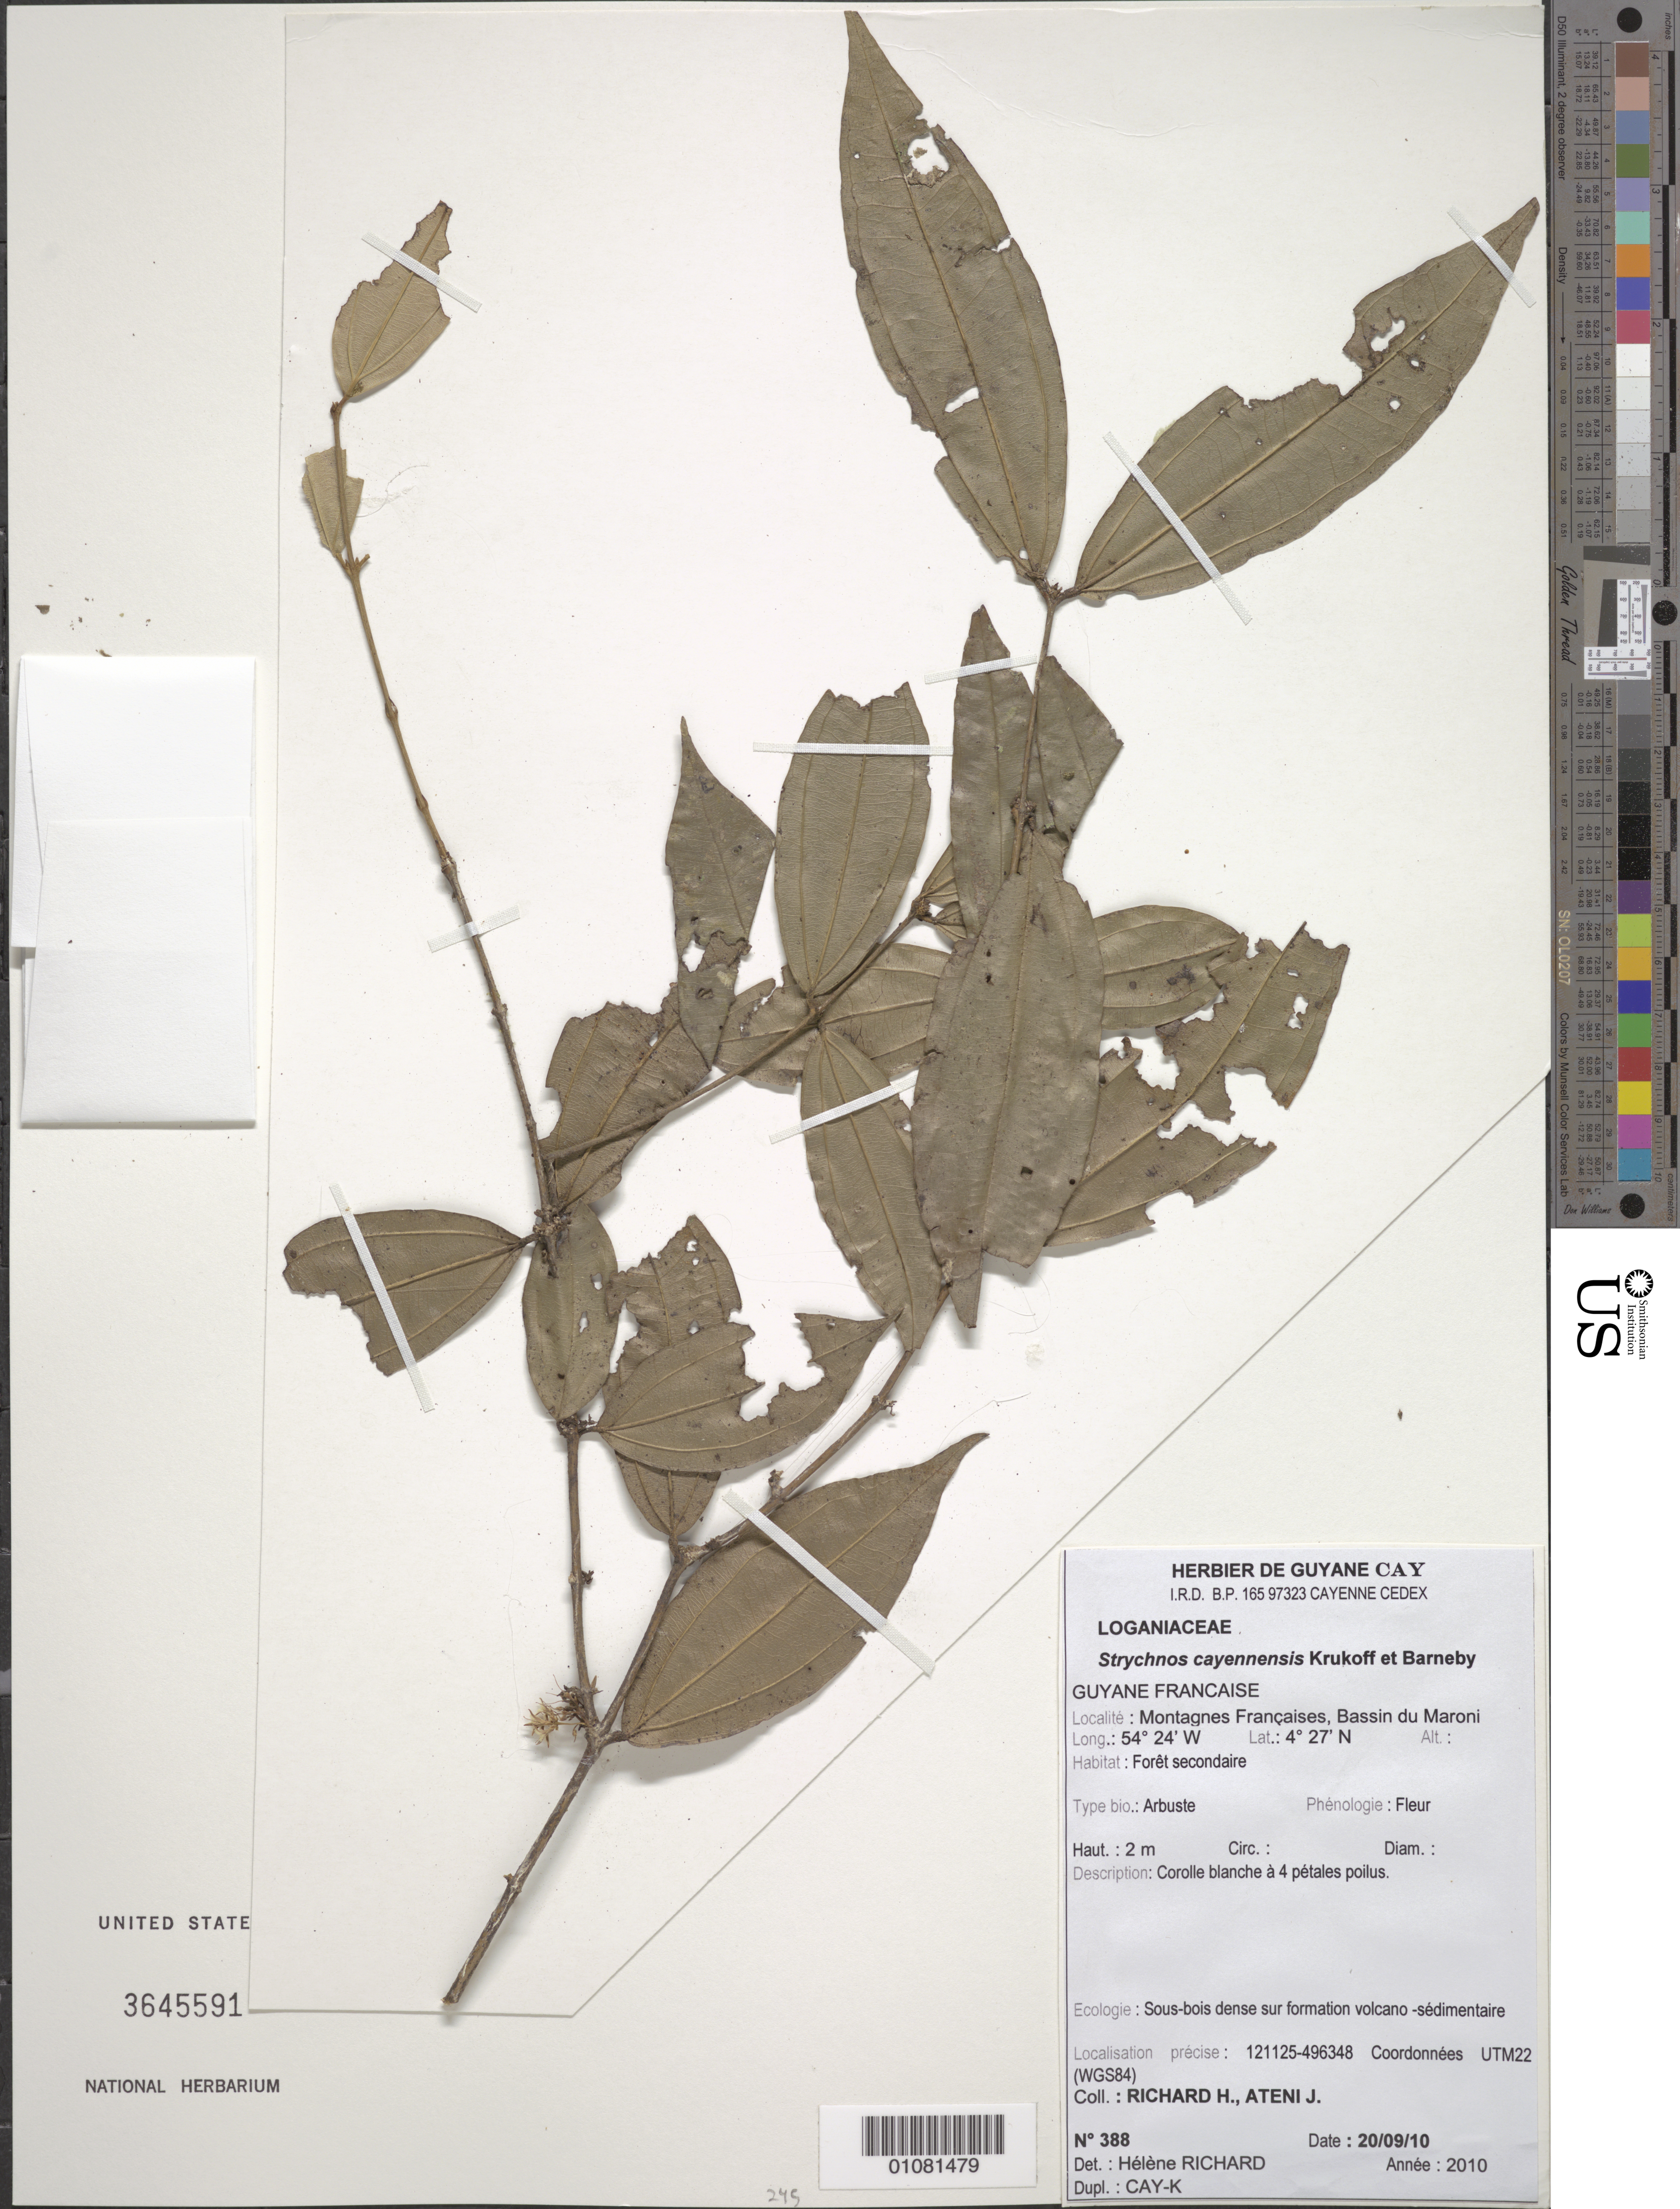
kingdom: Plantae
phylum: Tracheophyta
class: Magnoliopsida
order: Gentianales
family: Loganiaceae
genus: Strychnos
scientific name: Strychnos cayennensis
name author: Krukoff & Barneby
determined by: Richard, H.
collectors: H. Richard & J. Ateni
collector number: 388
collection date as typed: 20-Sep-10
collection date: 1910-09-20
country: French Guiana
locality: Montagnes Francaises, Bassin du Maroni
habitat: Foret secondaire. Sous-bois sur formation volcano-sedimentaire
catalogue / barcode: US 3645591